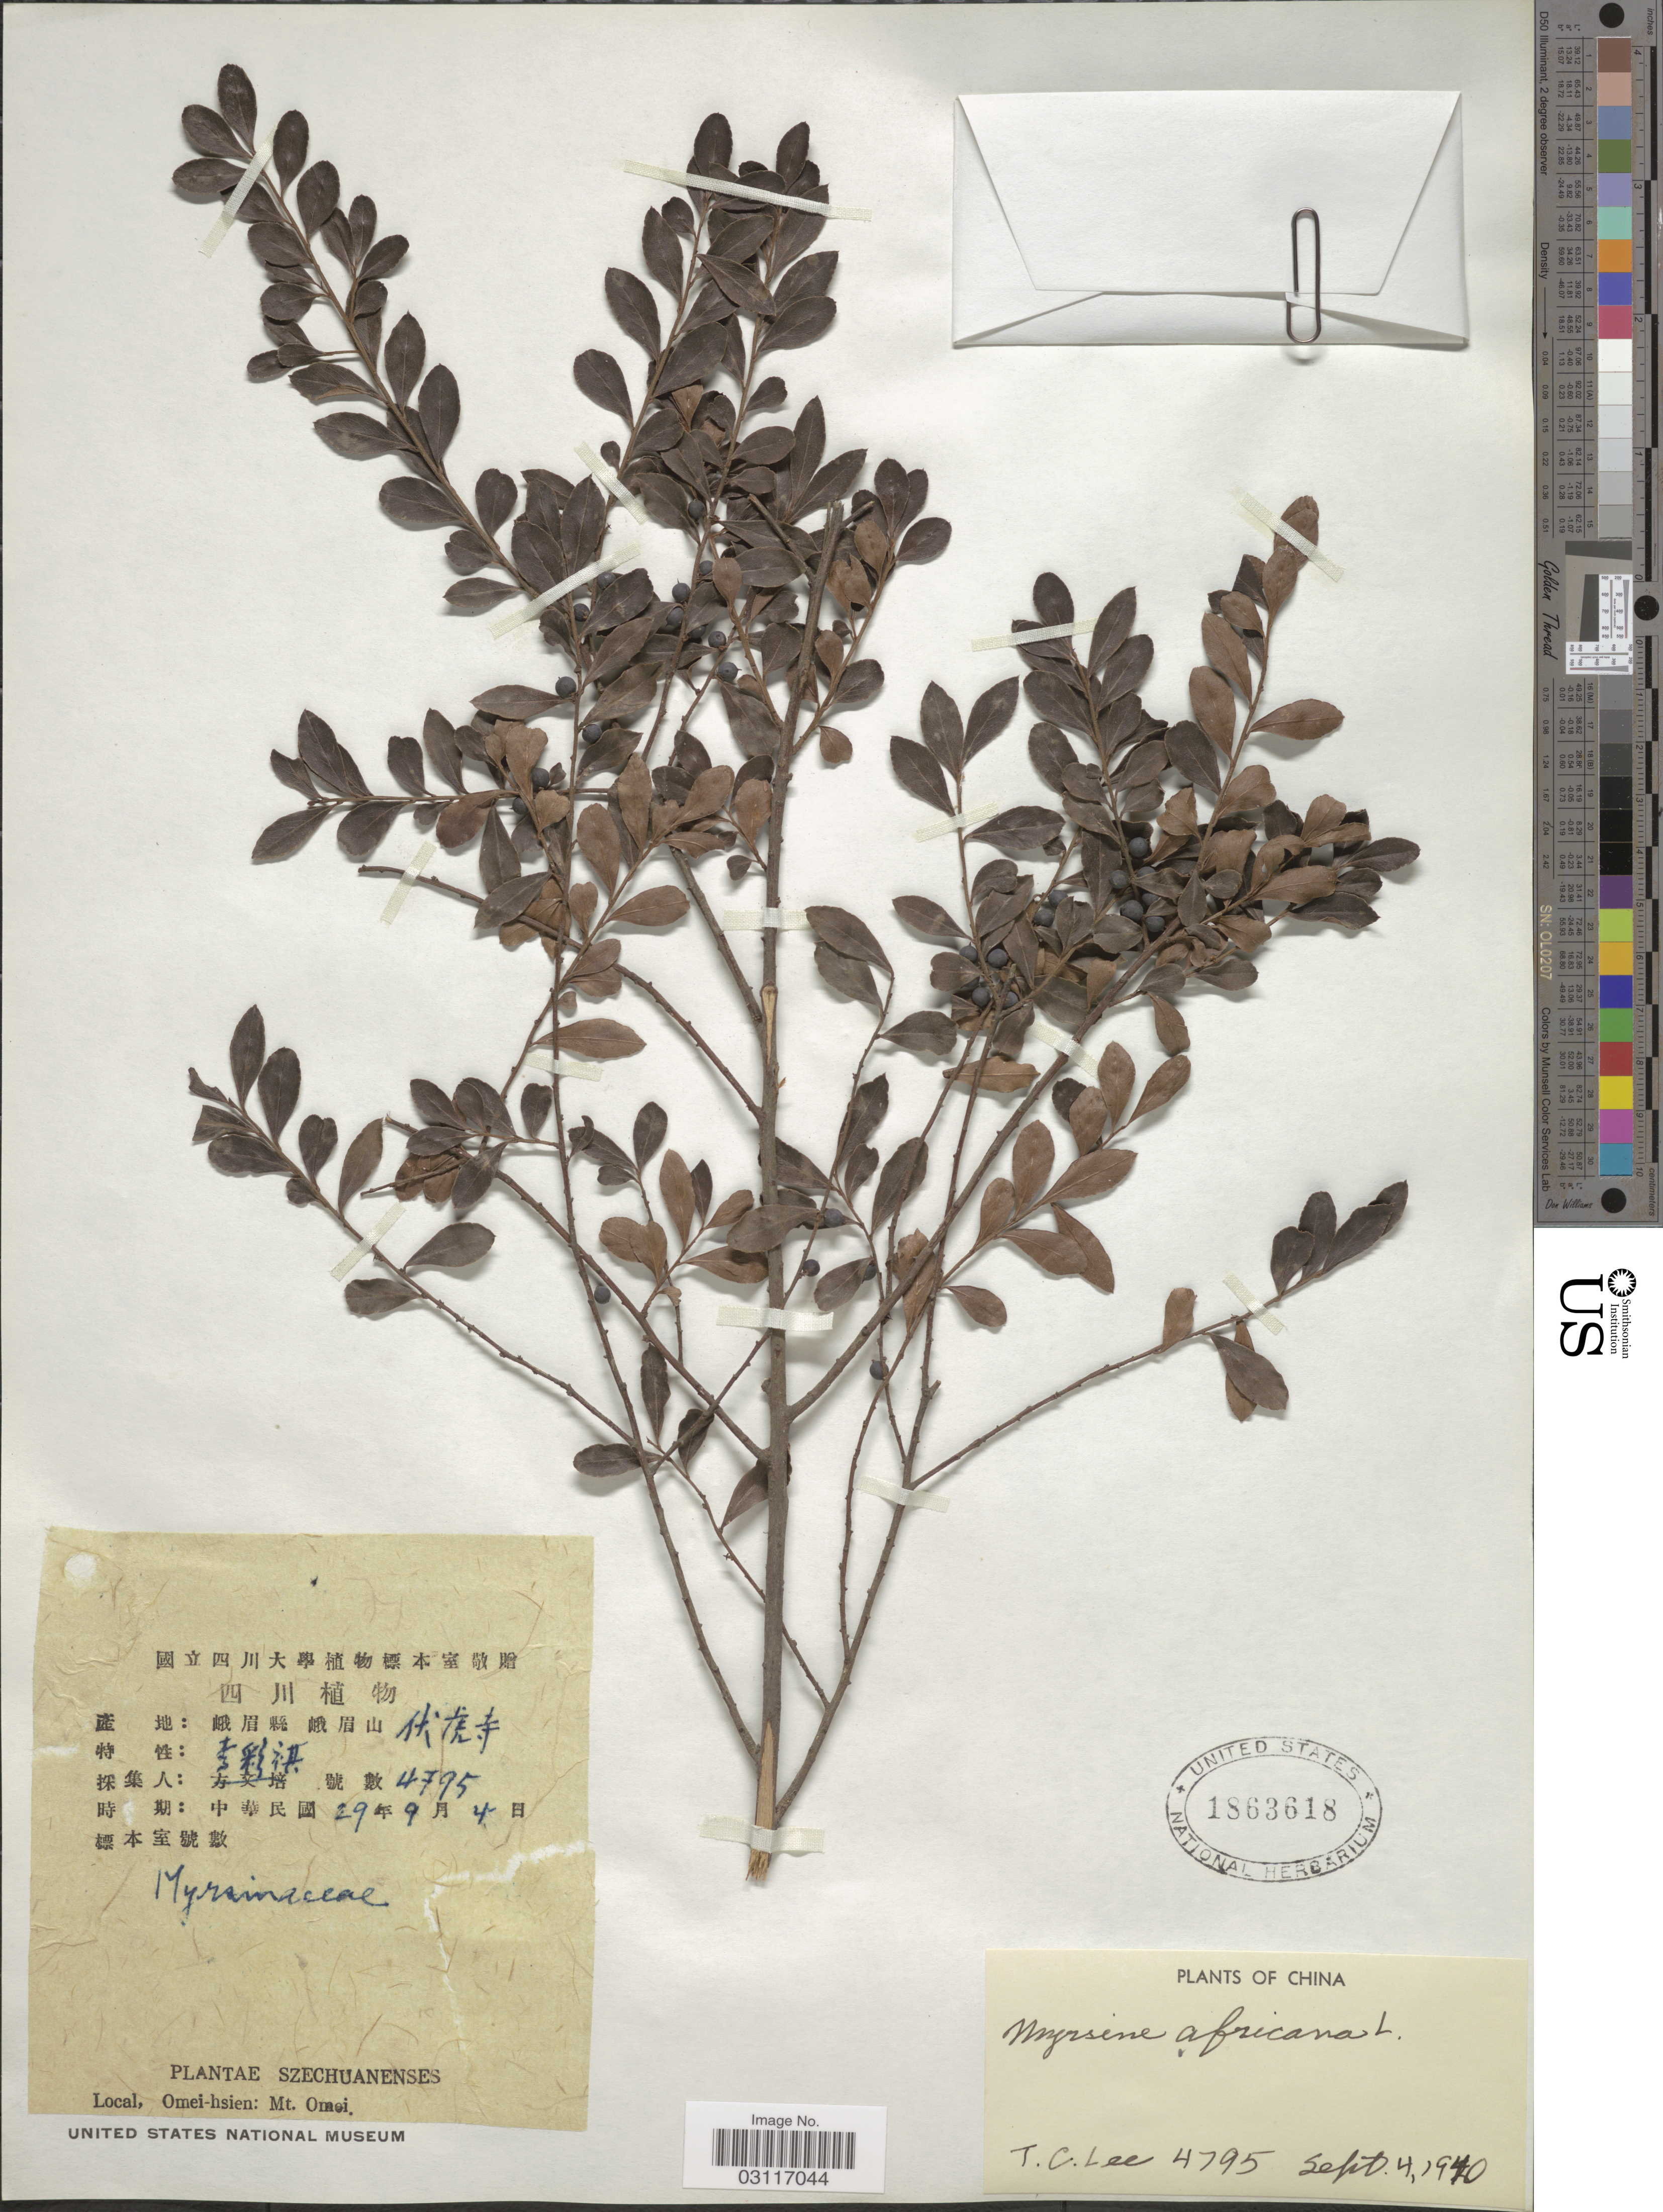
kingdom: Plantae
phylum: Tracheophyta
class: Magnoliopsida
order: Ericales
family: Primulaceae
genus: Myrsine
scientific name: Myrsine africana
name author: L.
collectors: T. Lee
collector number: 4795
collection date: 1940-09-04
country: China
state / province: Sichuan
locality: Szechuanenses. Omei-hsien; Mt. Omei.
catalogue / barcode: US 1863618